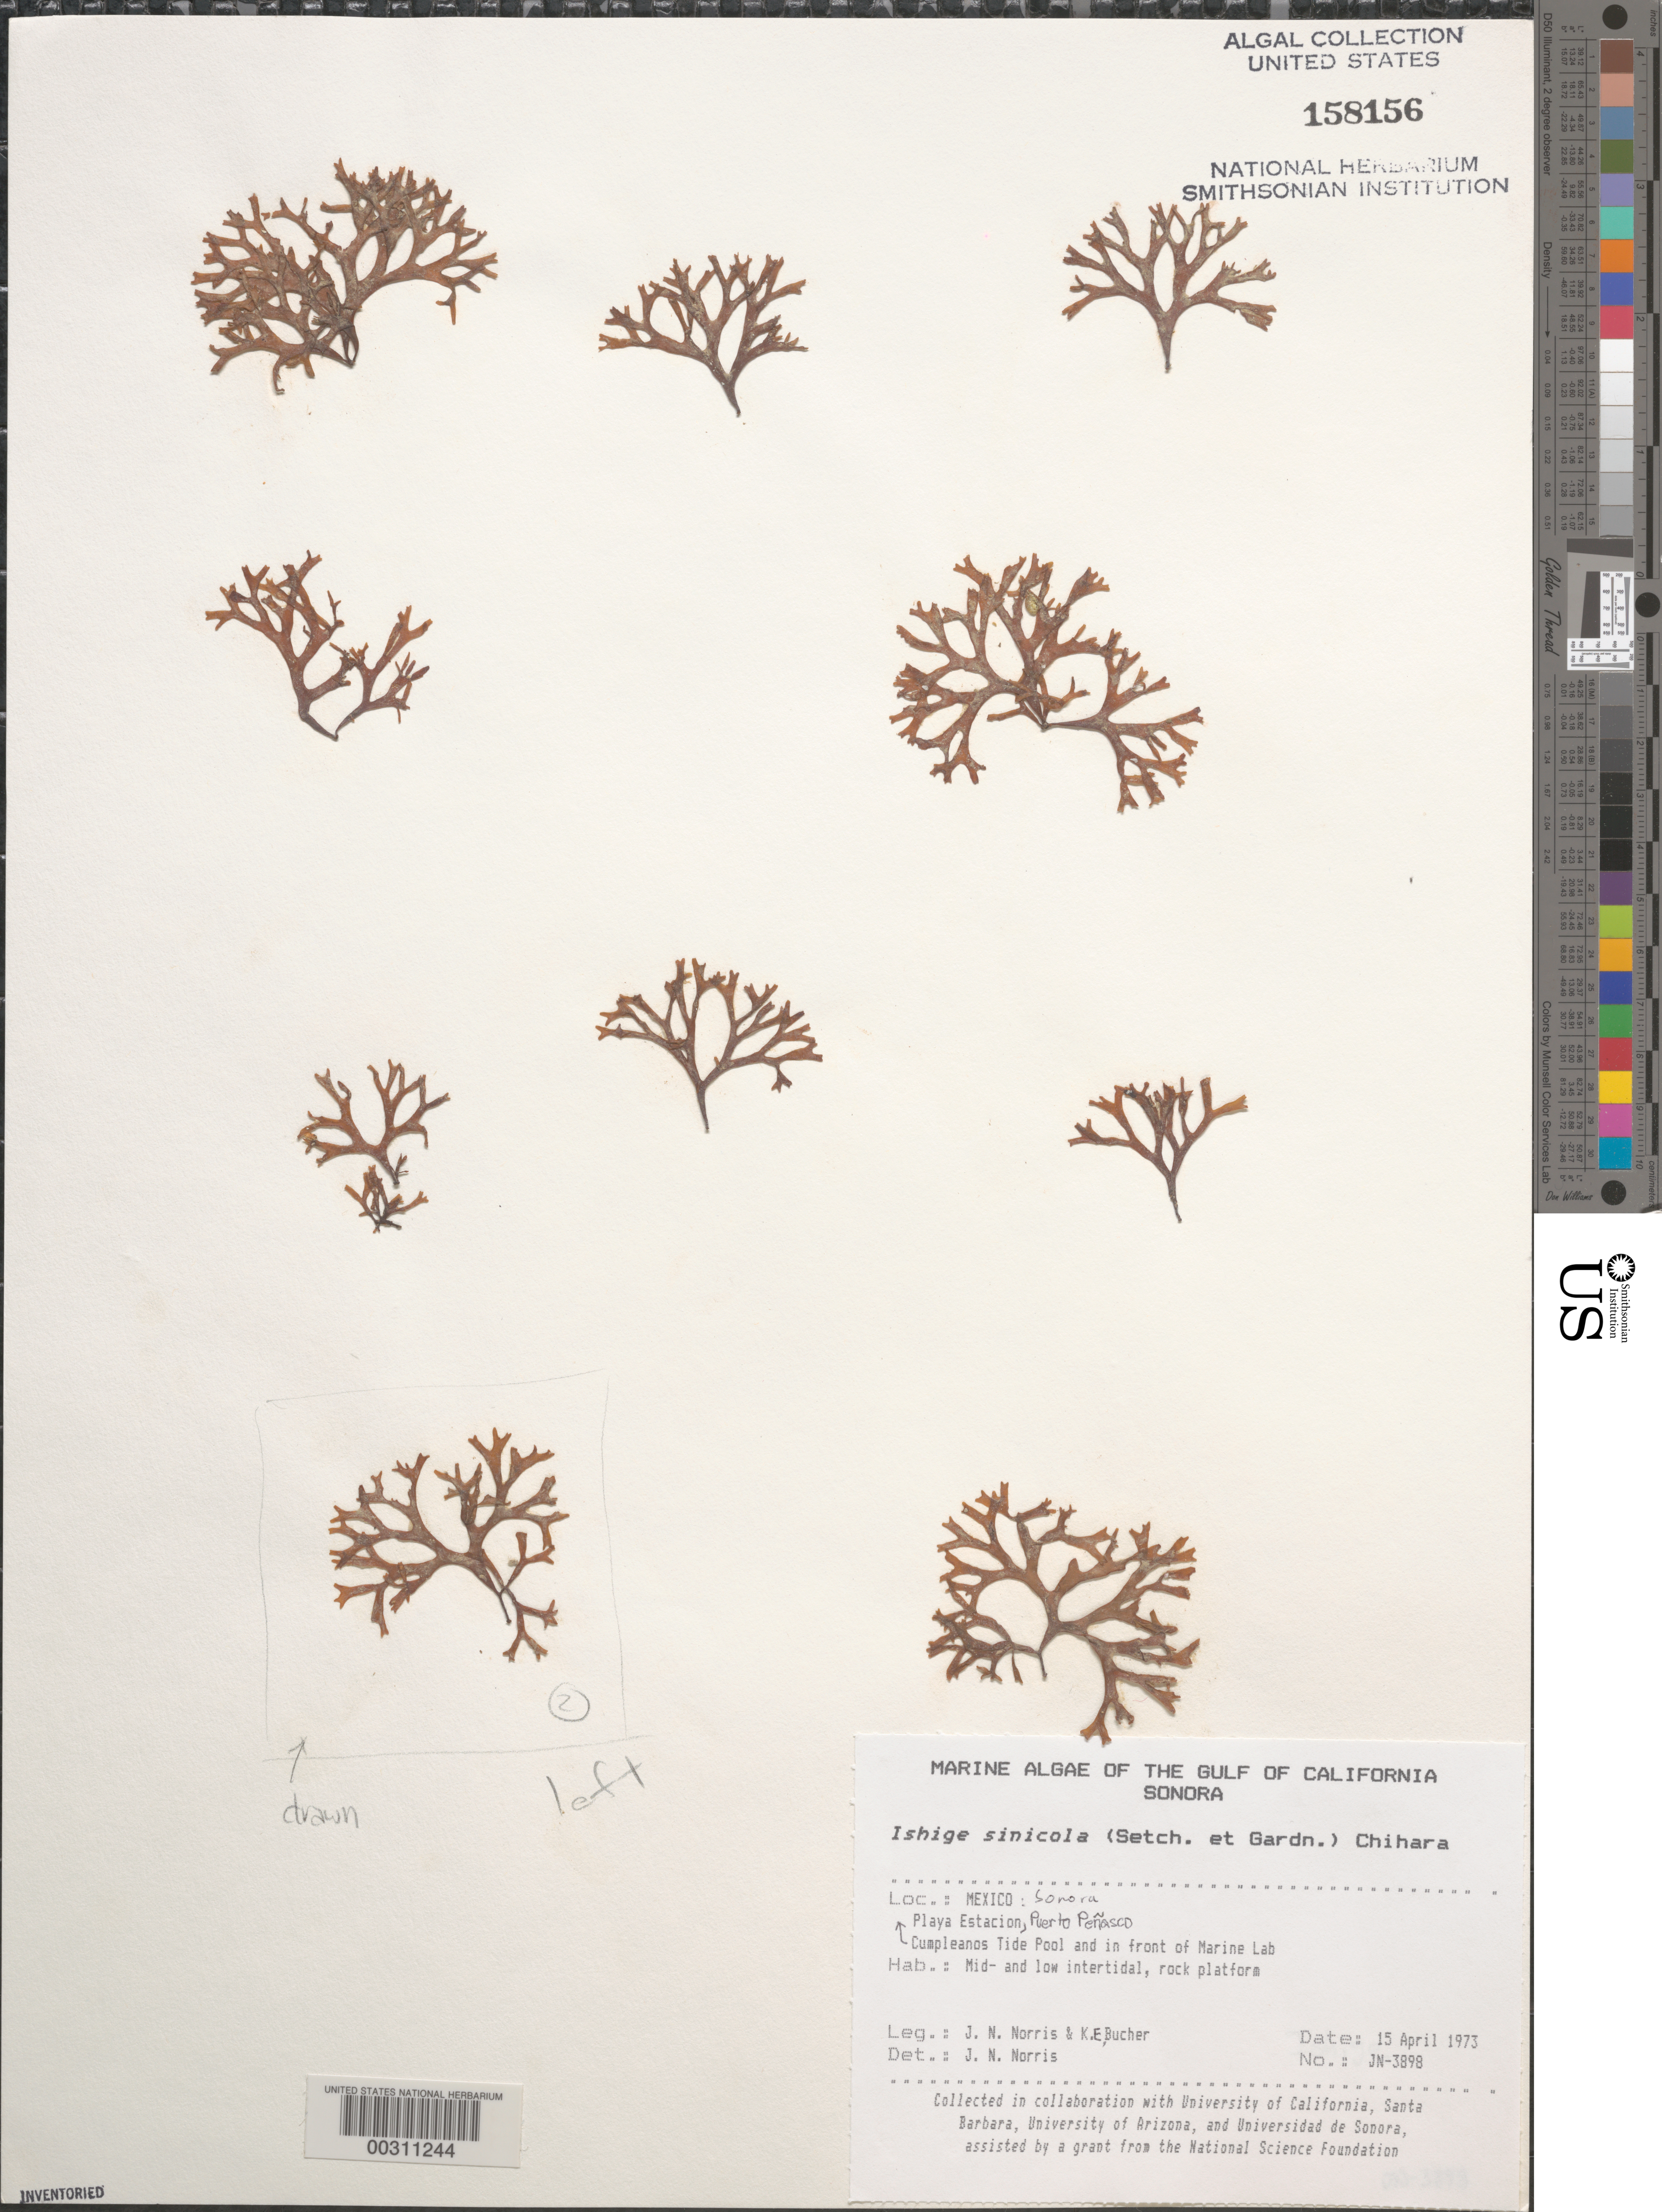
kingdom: Chromista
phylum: Ochrophyta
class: Phaeophyceae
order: Ishigeales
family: Ishigeaceae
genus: Ishige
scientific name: Ishige sinicola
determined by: Norris, James N.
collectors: J. N. Norris & K. E. Bucher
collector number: JN-3898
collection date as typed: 15 Apr 1973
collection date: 1973-04-15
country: Mexico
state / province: Sonora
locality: Playa Estacion, Puerto Penasco, Cumpleanos tide pool and marine station shore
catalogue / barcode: US 158156